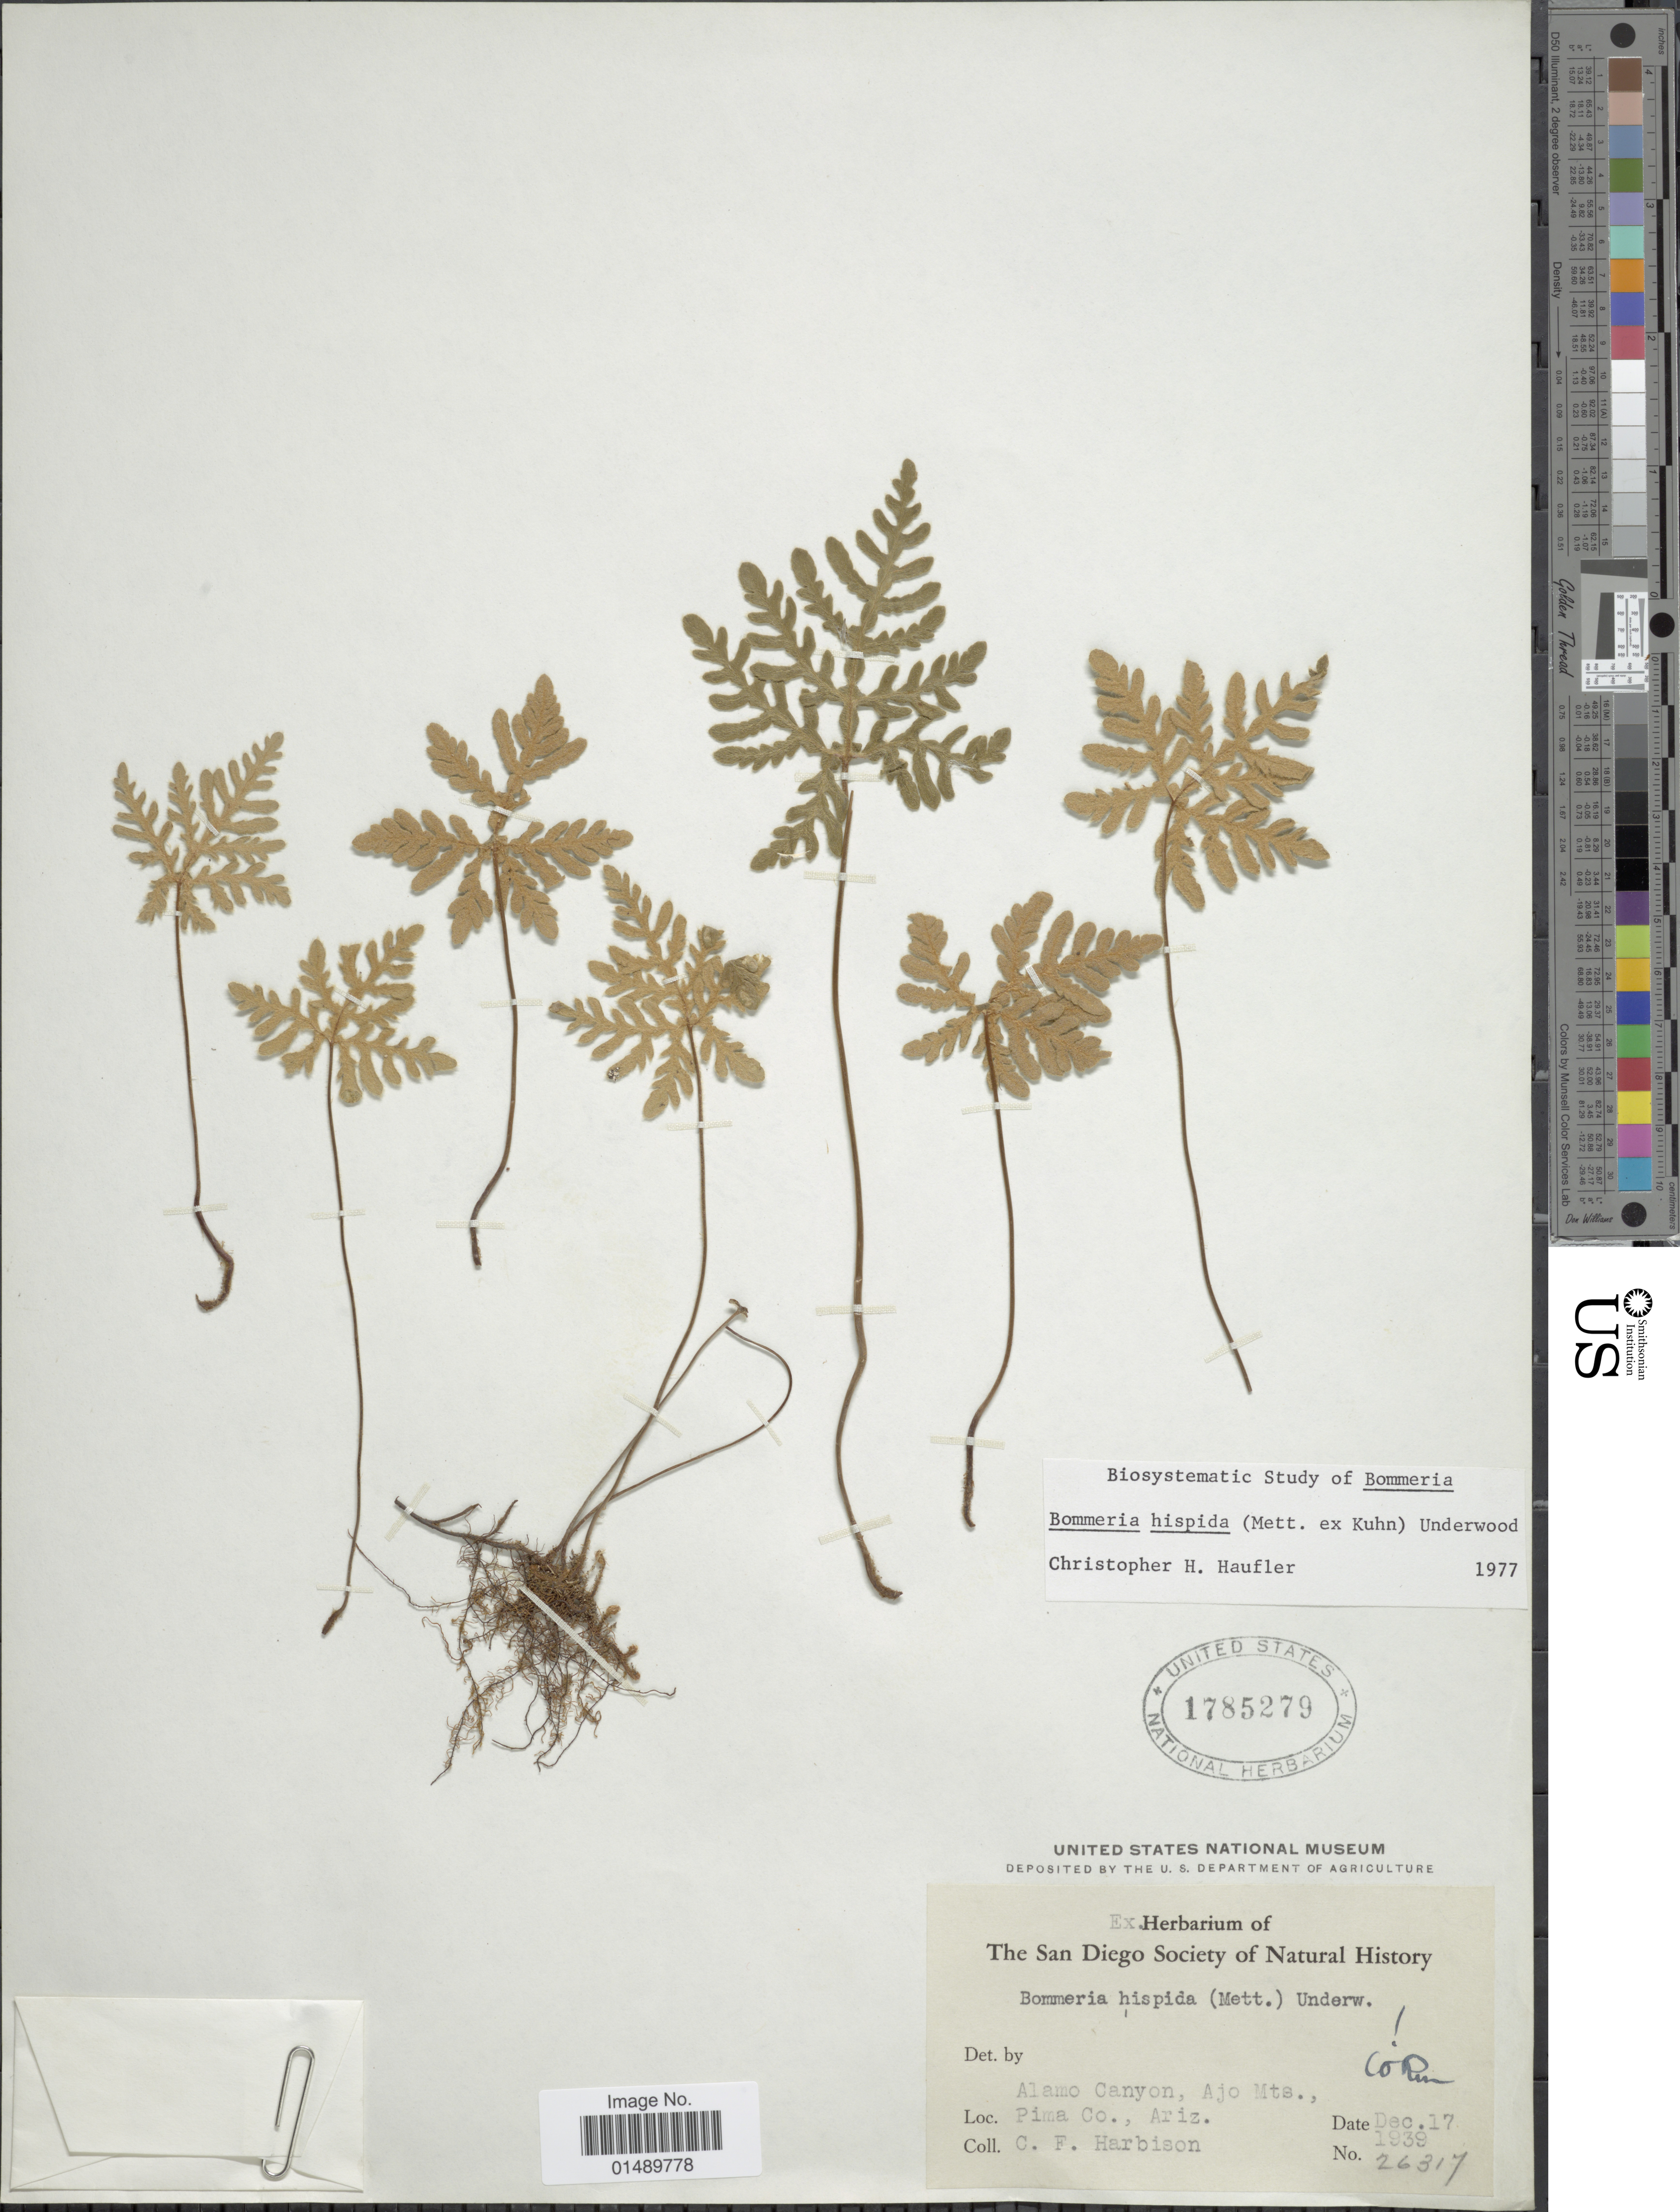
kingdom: Plantae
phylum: Tracheophyta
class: Polypodiopsida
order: Polypodiales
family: Pteridaceae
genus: Bommeria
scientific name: Bommeria hispida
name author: (Mett. ex Kuhn) Underw.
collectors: C. F. Harbison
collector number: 26317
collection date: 1939-12-17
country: United States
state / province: Arizona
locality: Arizona, Alamo Canyon, Ajo Mts., Pima Co.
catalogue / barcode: US 1785279